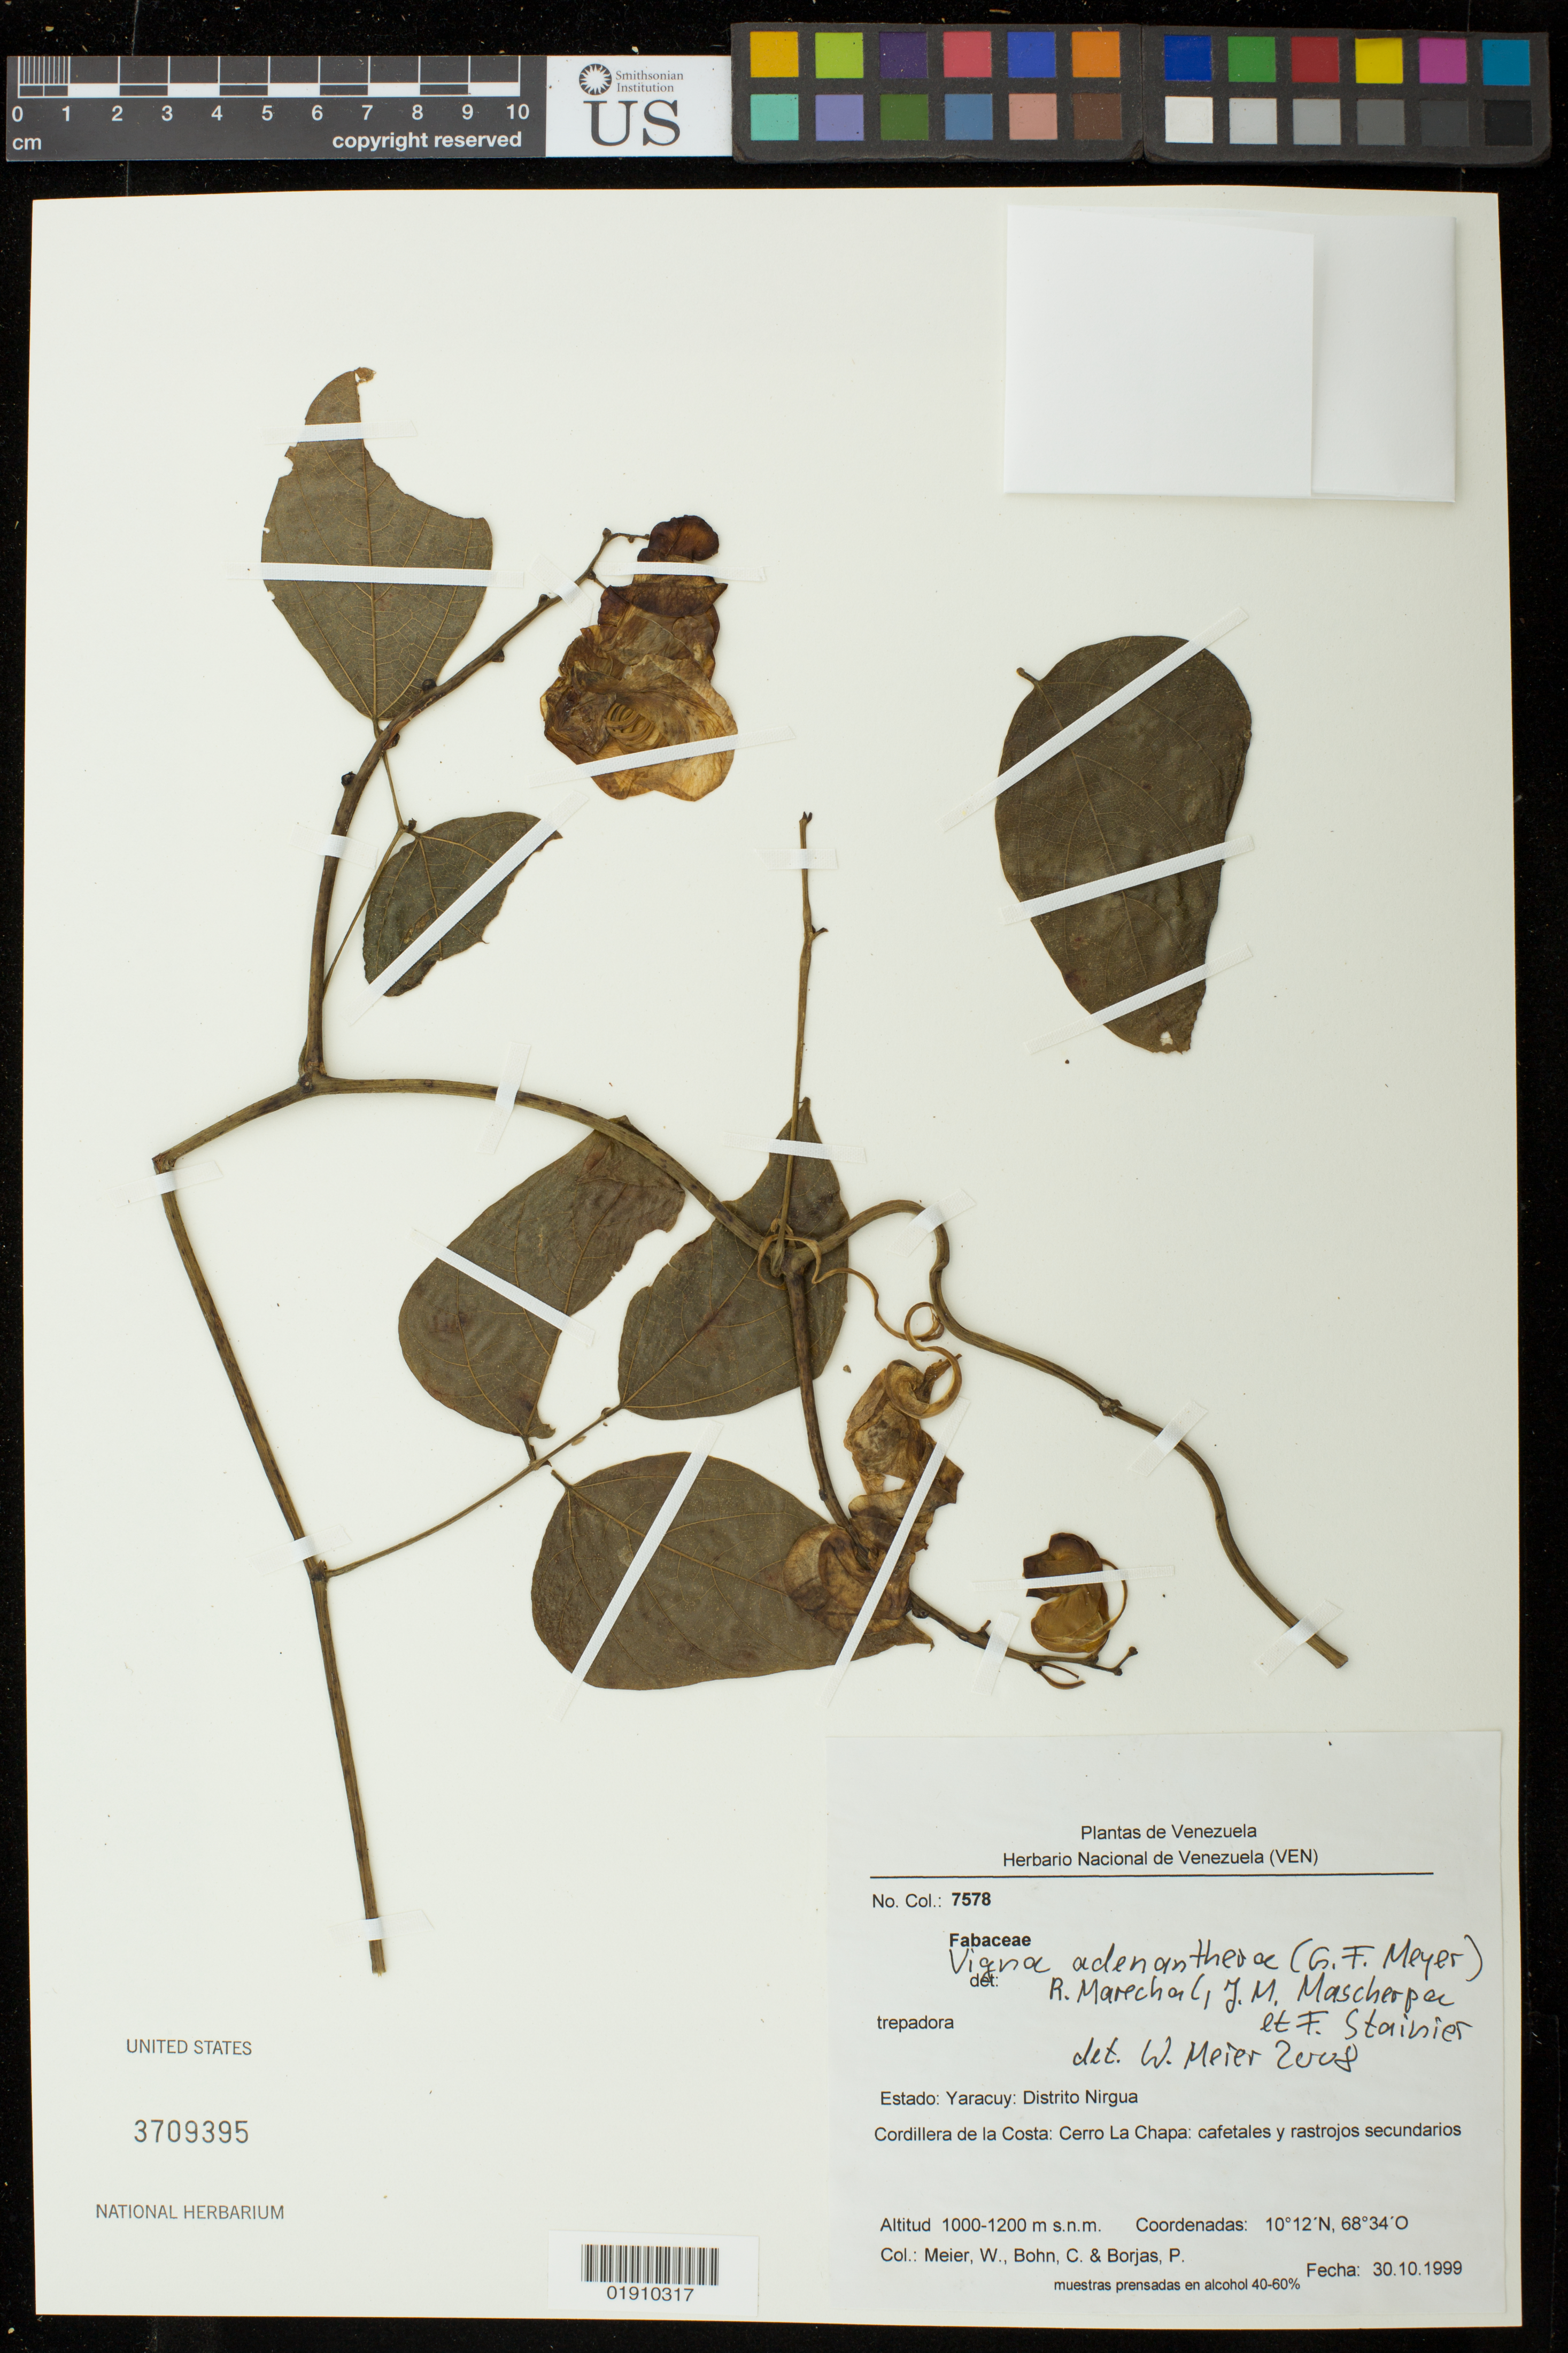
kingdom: Plantae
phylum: Tracheophyta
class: Magnoliopsida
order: Fabales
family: Fabaceae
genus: Leptospron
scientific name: Leptospron adenanthum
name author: (G. Mey.) A. Delgado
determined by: Strong, Mark T., (BOT), Smithsonian Institution - National Museum of Natural History (UNITED STATES)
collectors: W. Meier, C. Bohn & P. Borjas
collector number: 7578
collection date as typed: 30.10.1999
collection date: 1999-10-30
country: Venezuela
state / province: Yaracuy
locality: Estado: Yaracuy: Distrito Nirgua, Cordillera de la Costa: Cerro La Chapa: cafetales y rastrojos secundarios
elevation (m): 1000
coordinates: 10 12 N, 68 34 O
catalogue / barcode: US 3709395